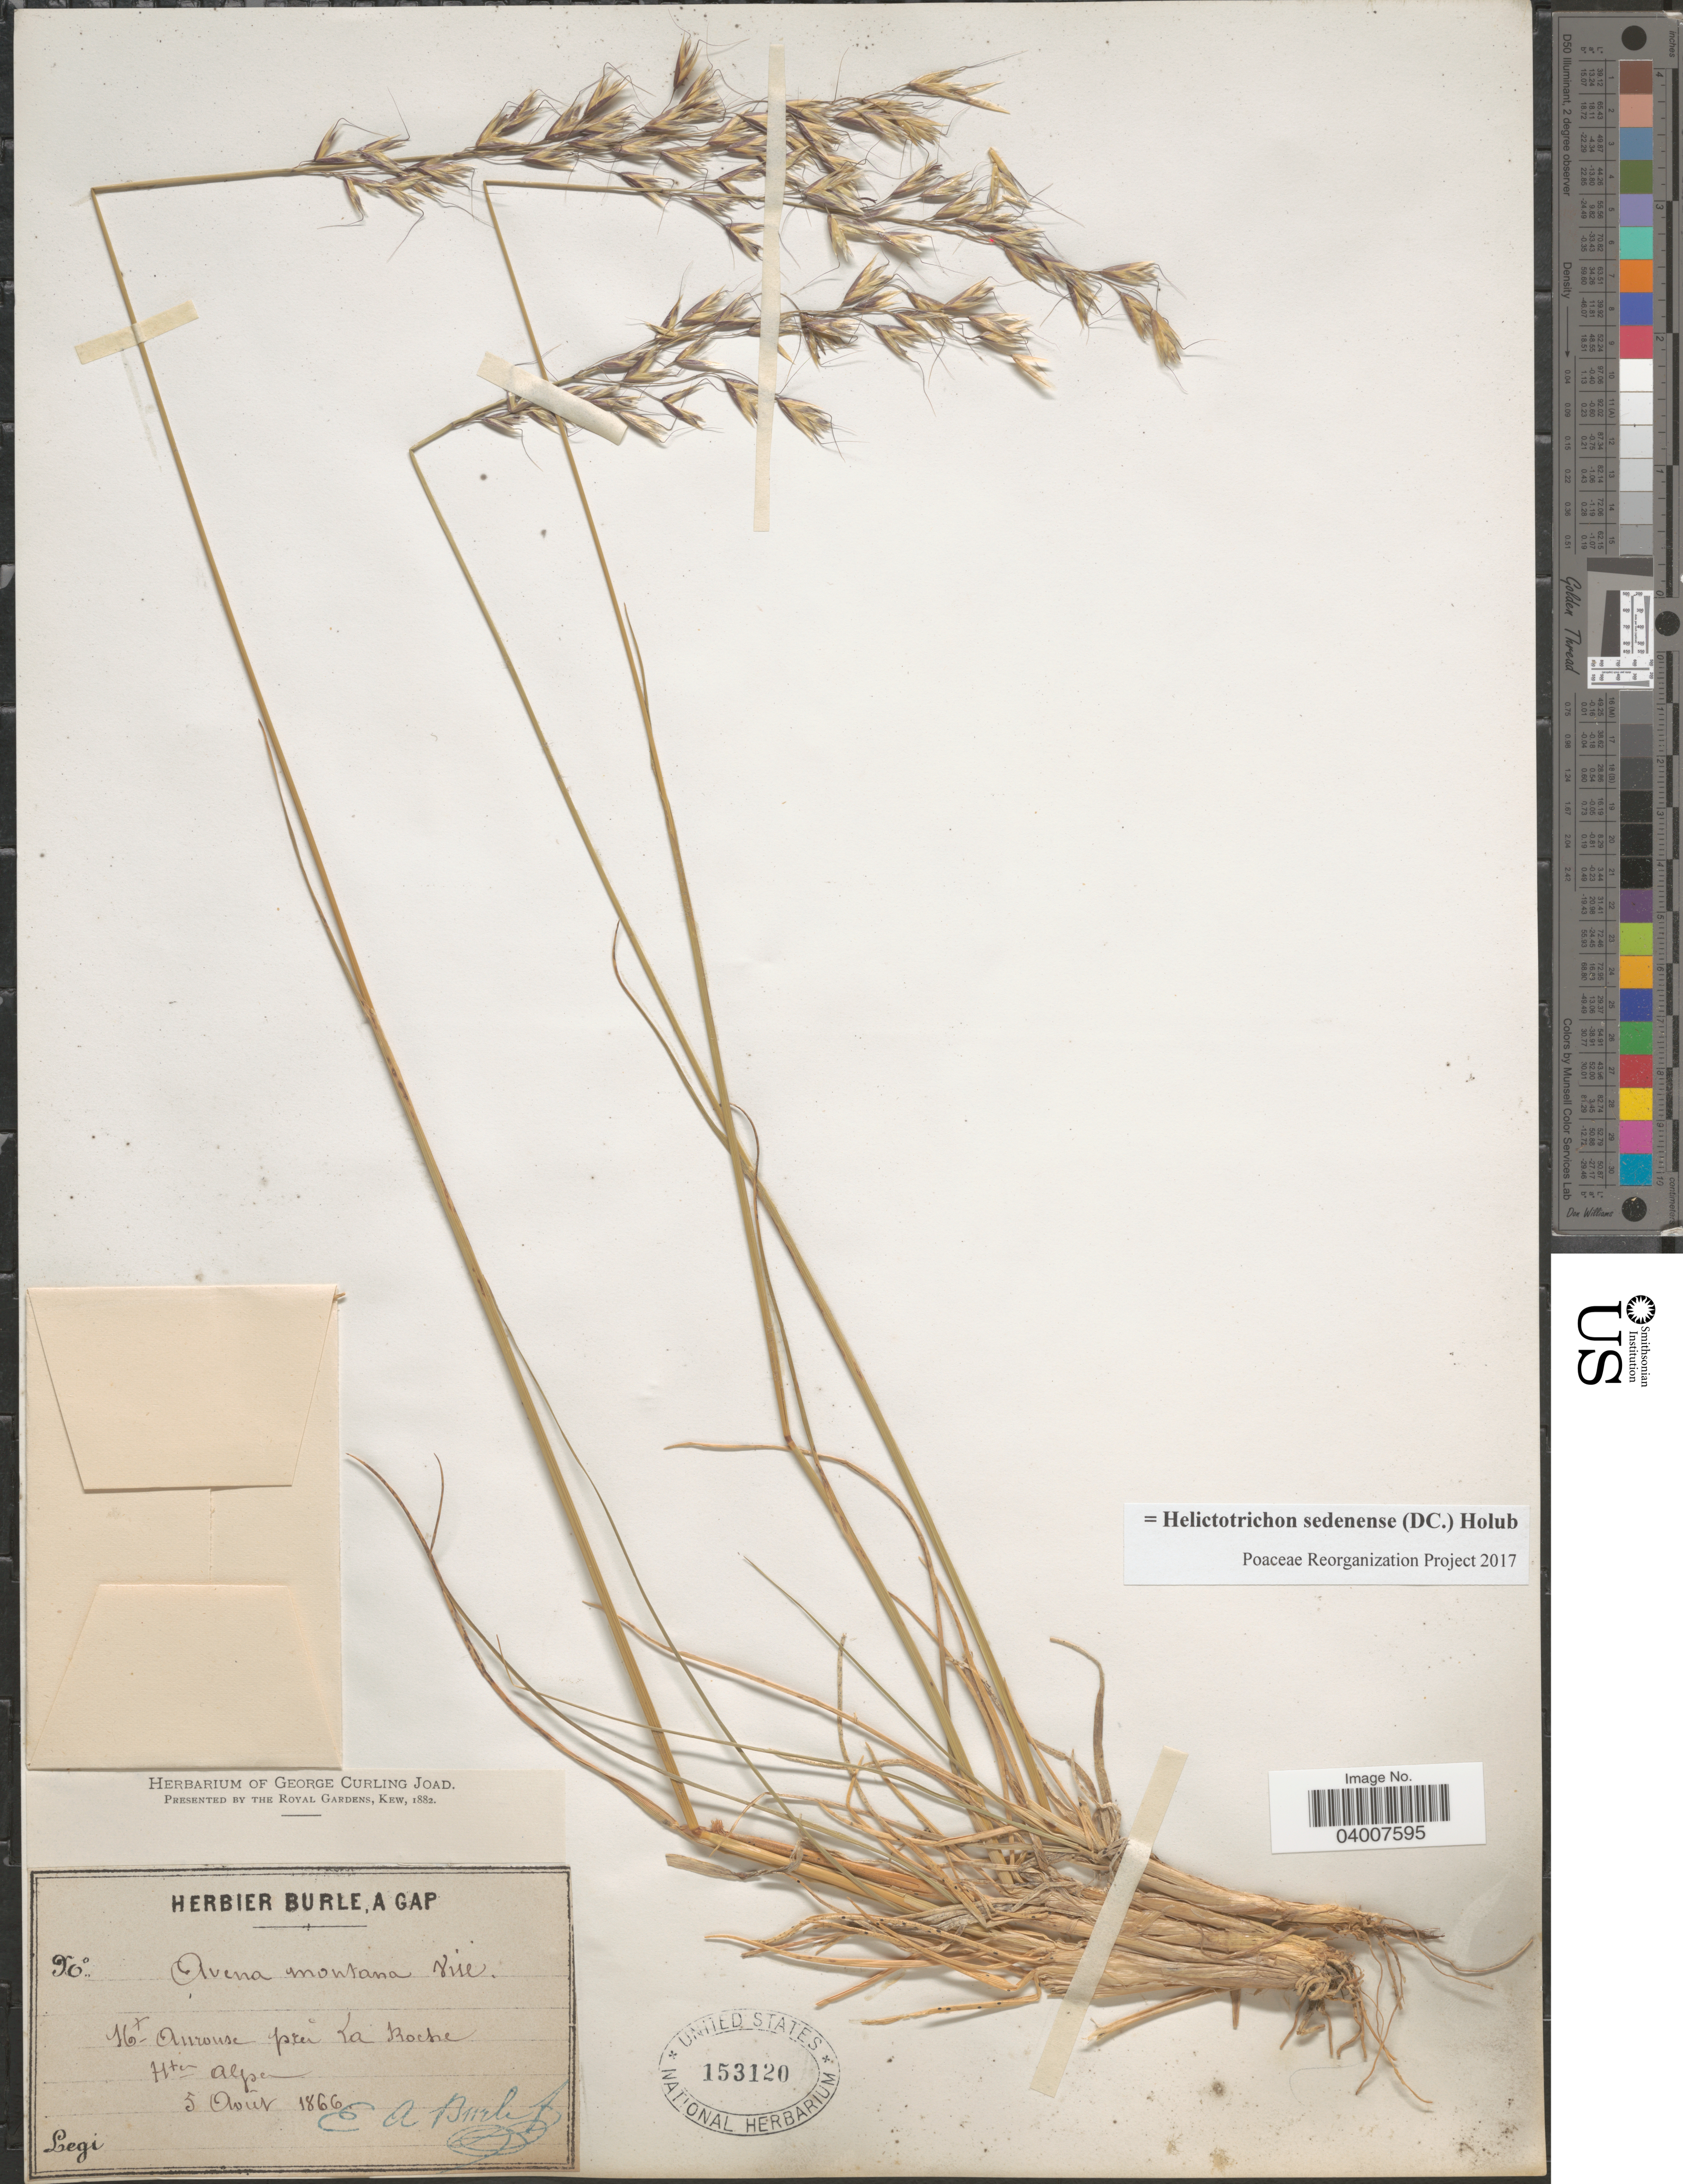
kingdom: Plantae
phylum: Tracheophyta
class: Liliopsida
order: Poales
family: Poaceae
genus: Helictotrichon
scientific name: Helictotrichon sedenense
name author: (DC.) Holub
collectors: E. Burle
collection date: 1866-08-05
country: France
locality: Mt. Aurouse pres La Roche, Htes Alpes.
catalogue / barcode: US 153120